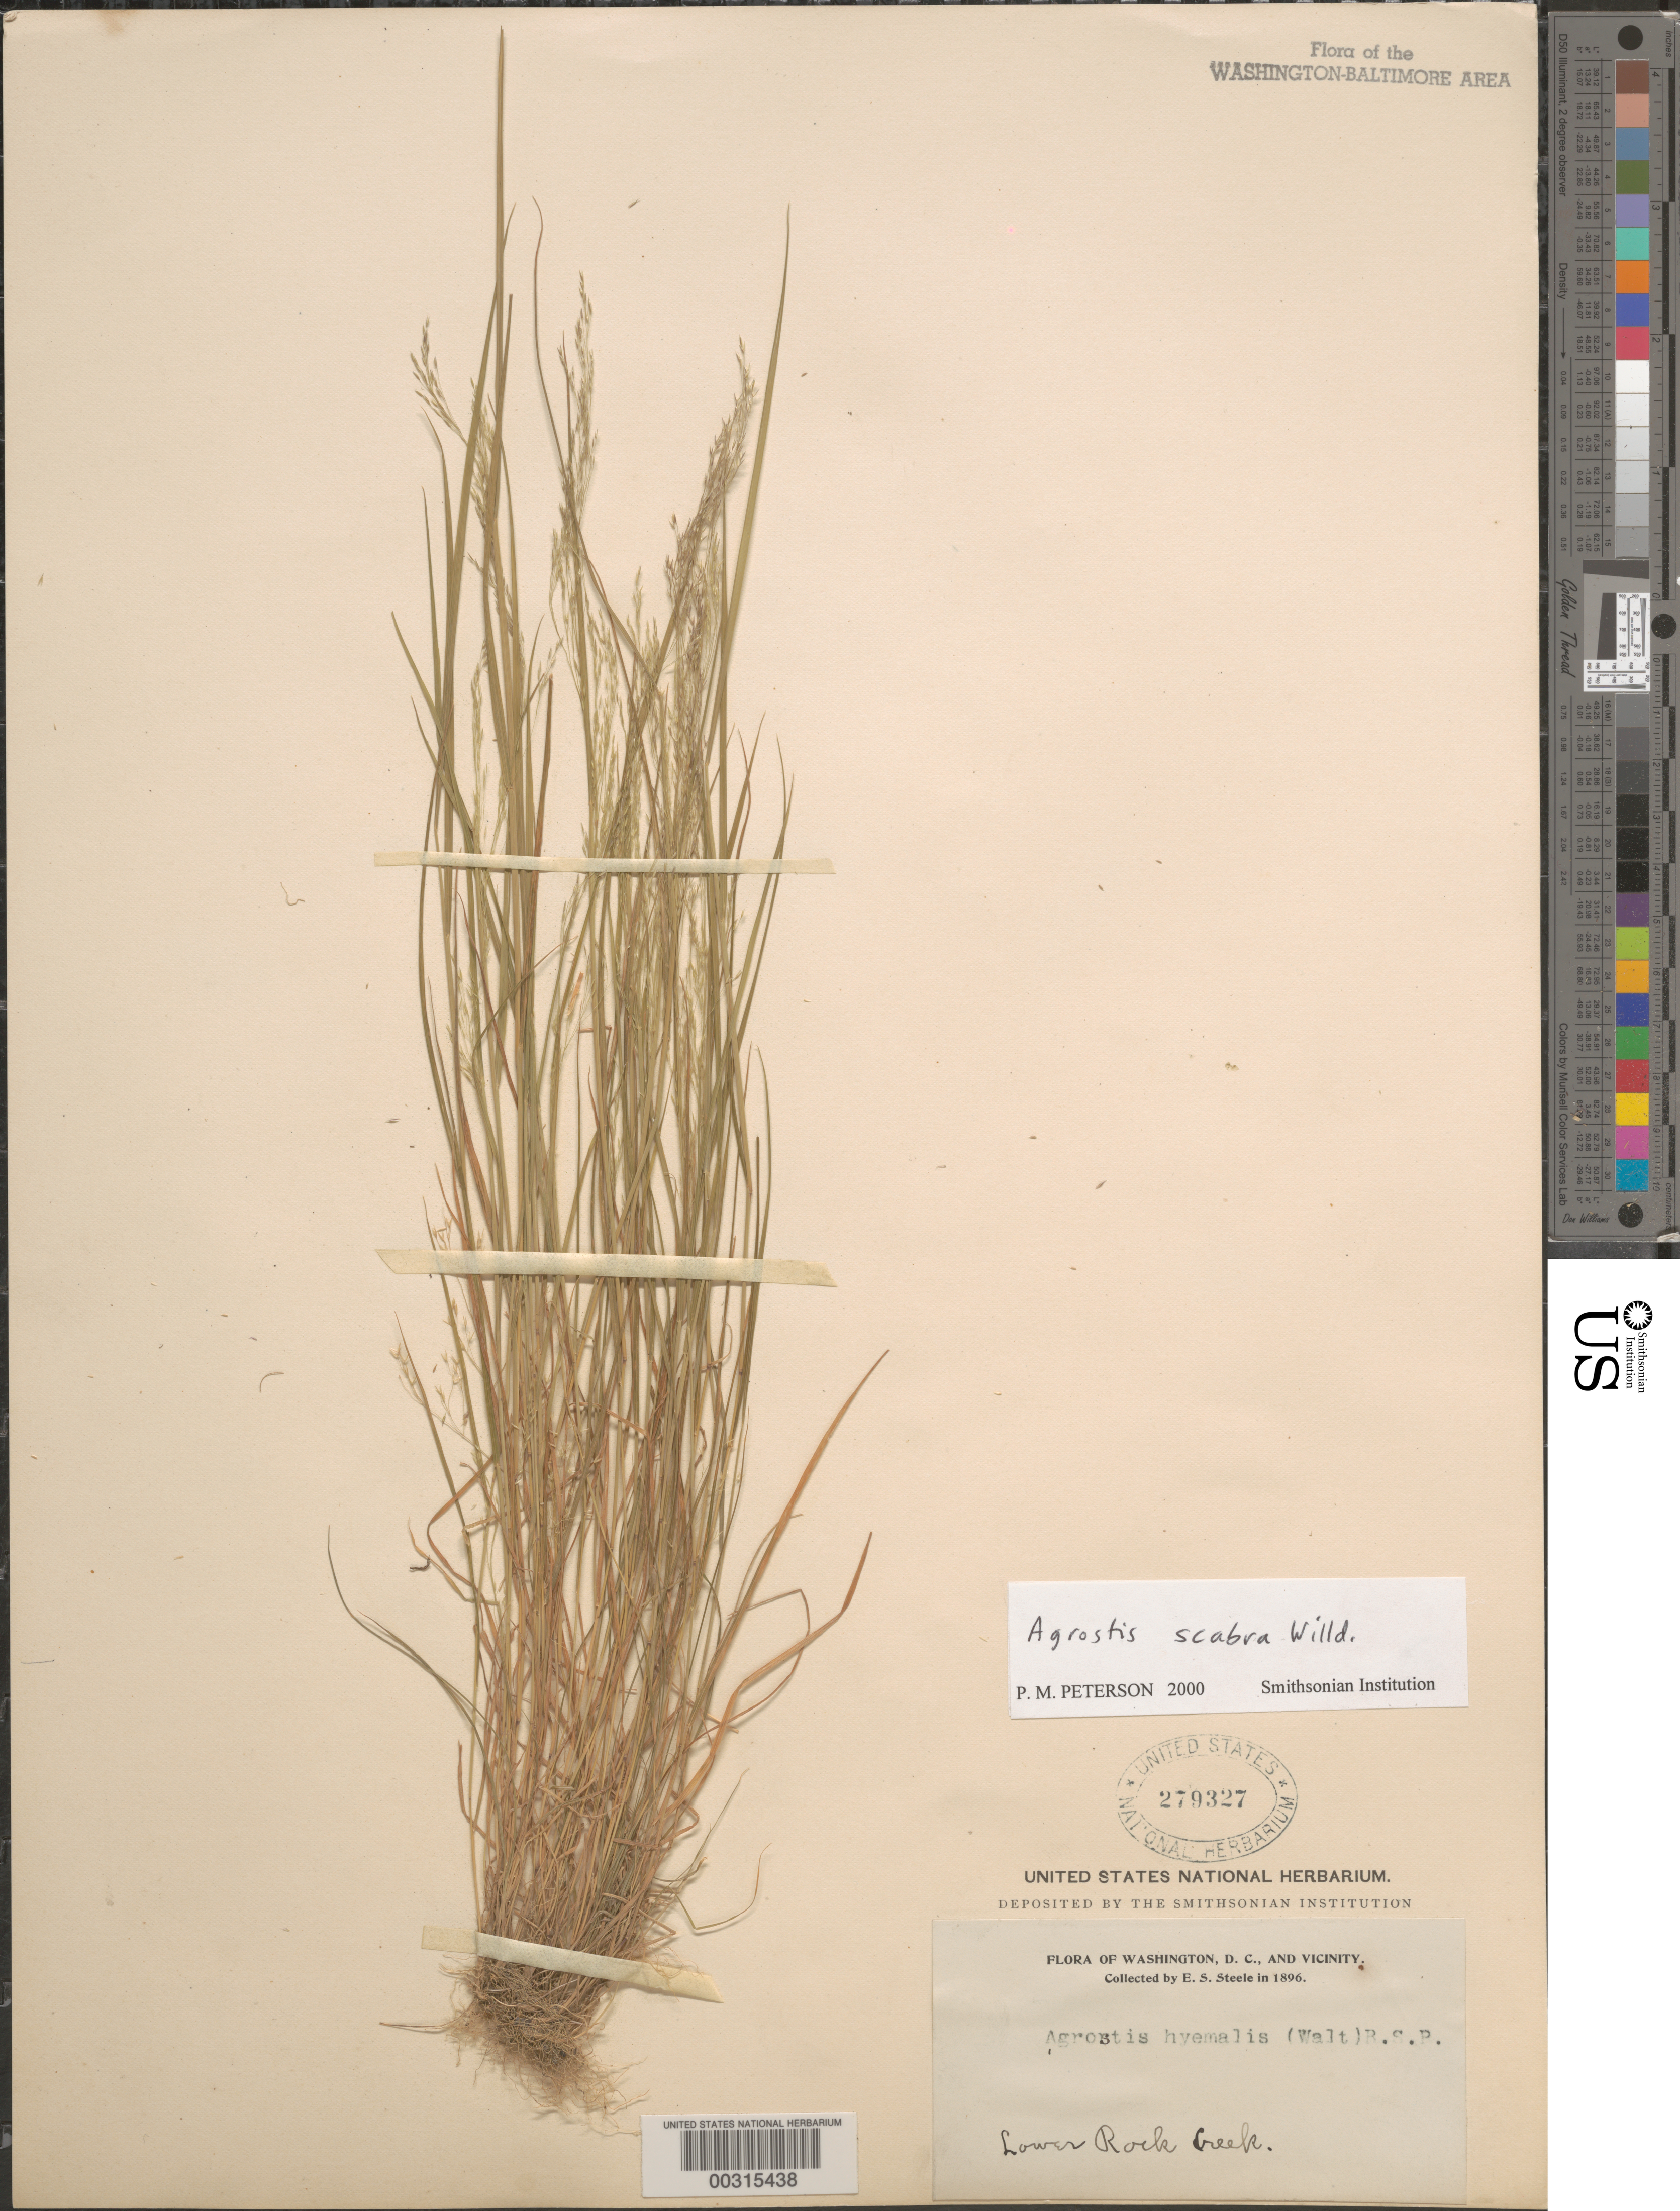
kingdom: Plantae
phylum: Tracheophyta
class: Liliopsida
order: Poales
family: Poaceae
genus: Agrostis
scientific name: Agrostis scabra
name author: Willd.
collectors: E. Steele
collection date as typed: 1896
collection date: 1896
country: United States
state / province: District of Columbia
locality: Lower Rock Creek Rock Creek Park and Vicinity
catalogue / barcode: US 279327